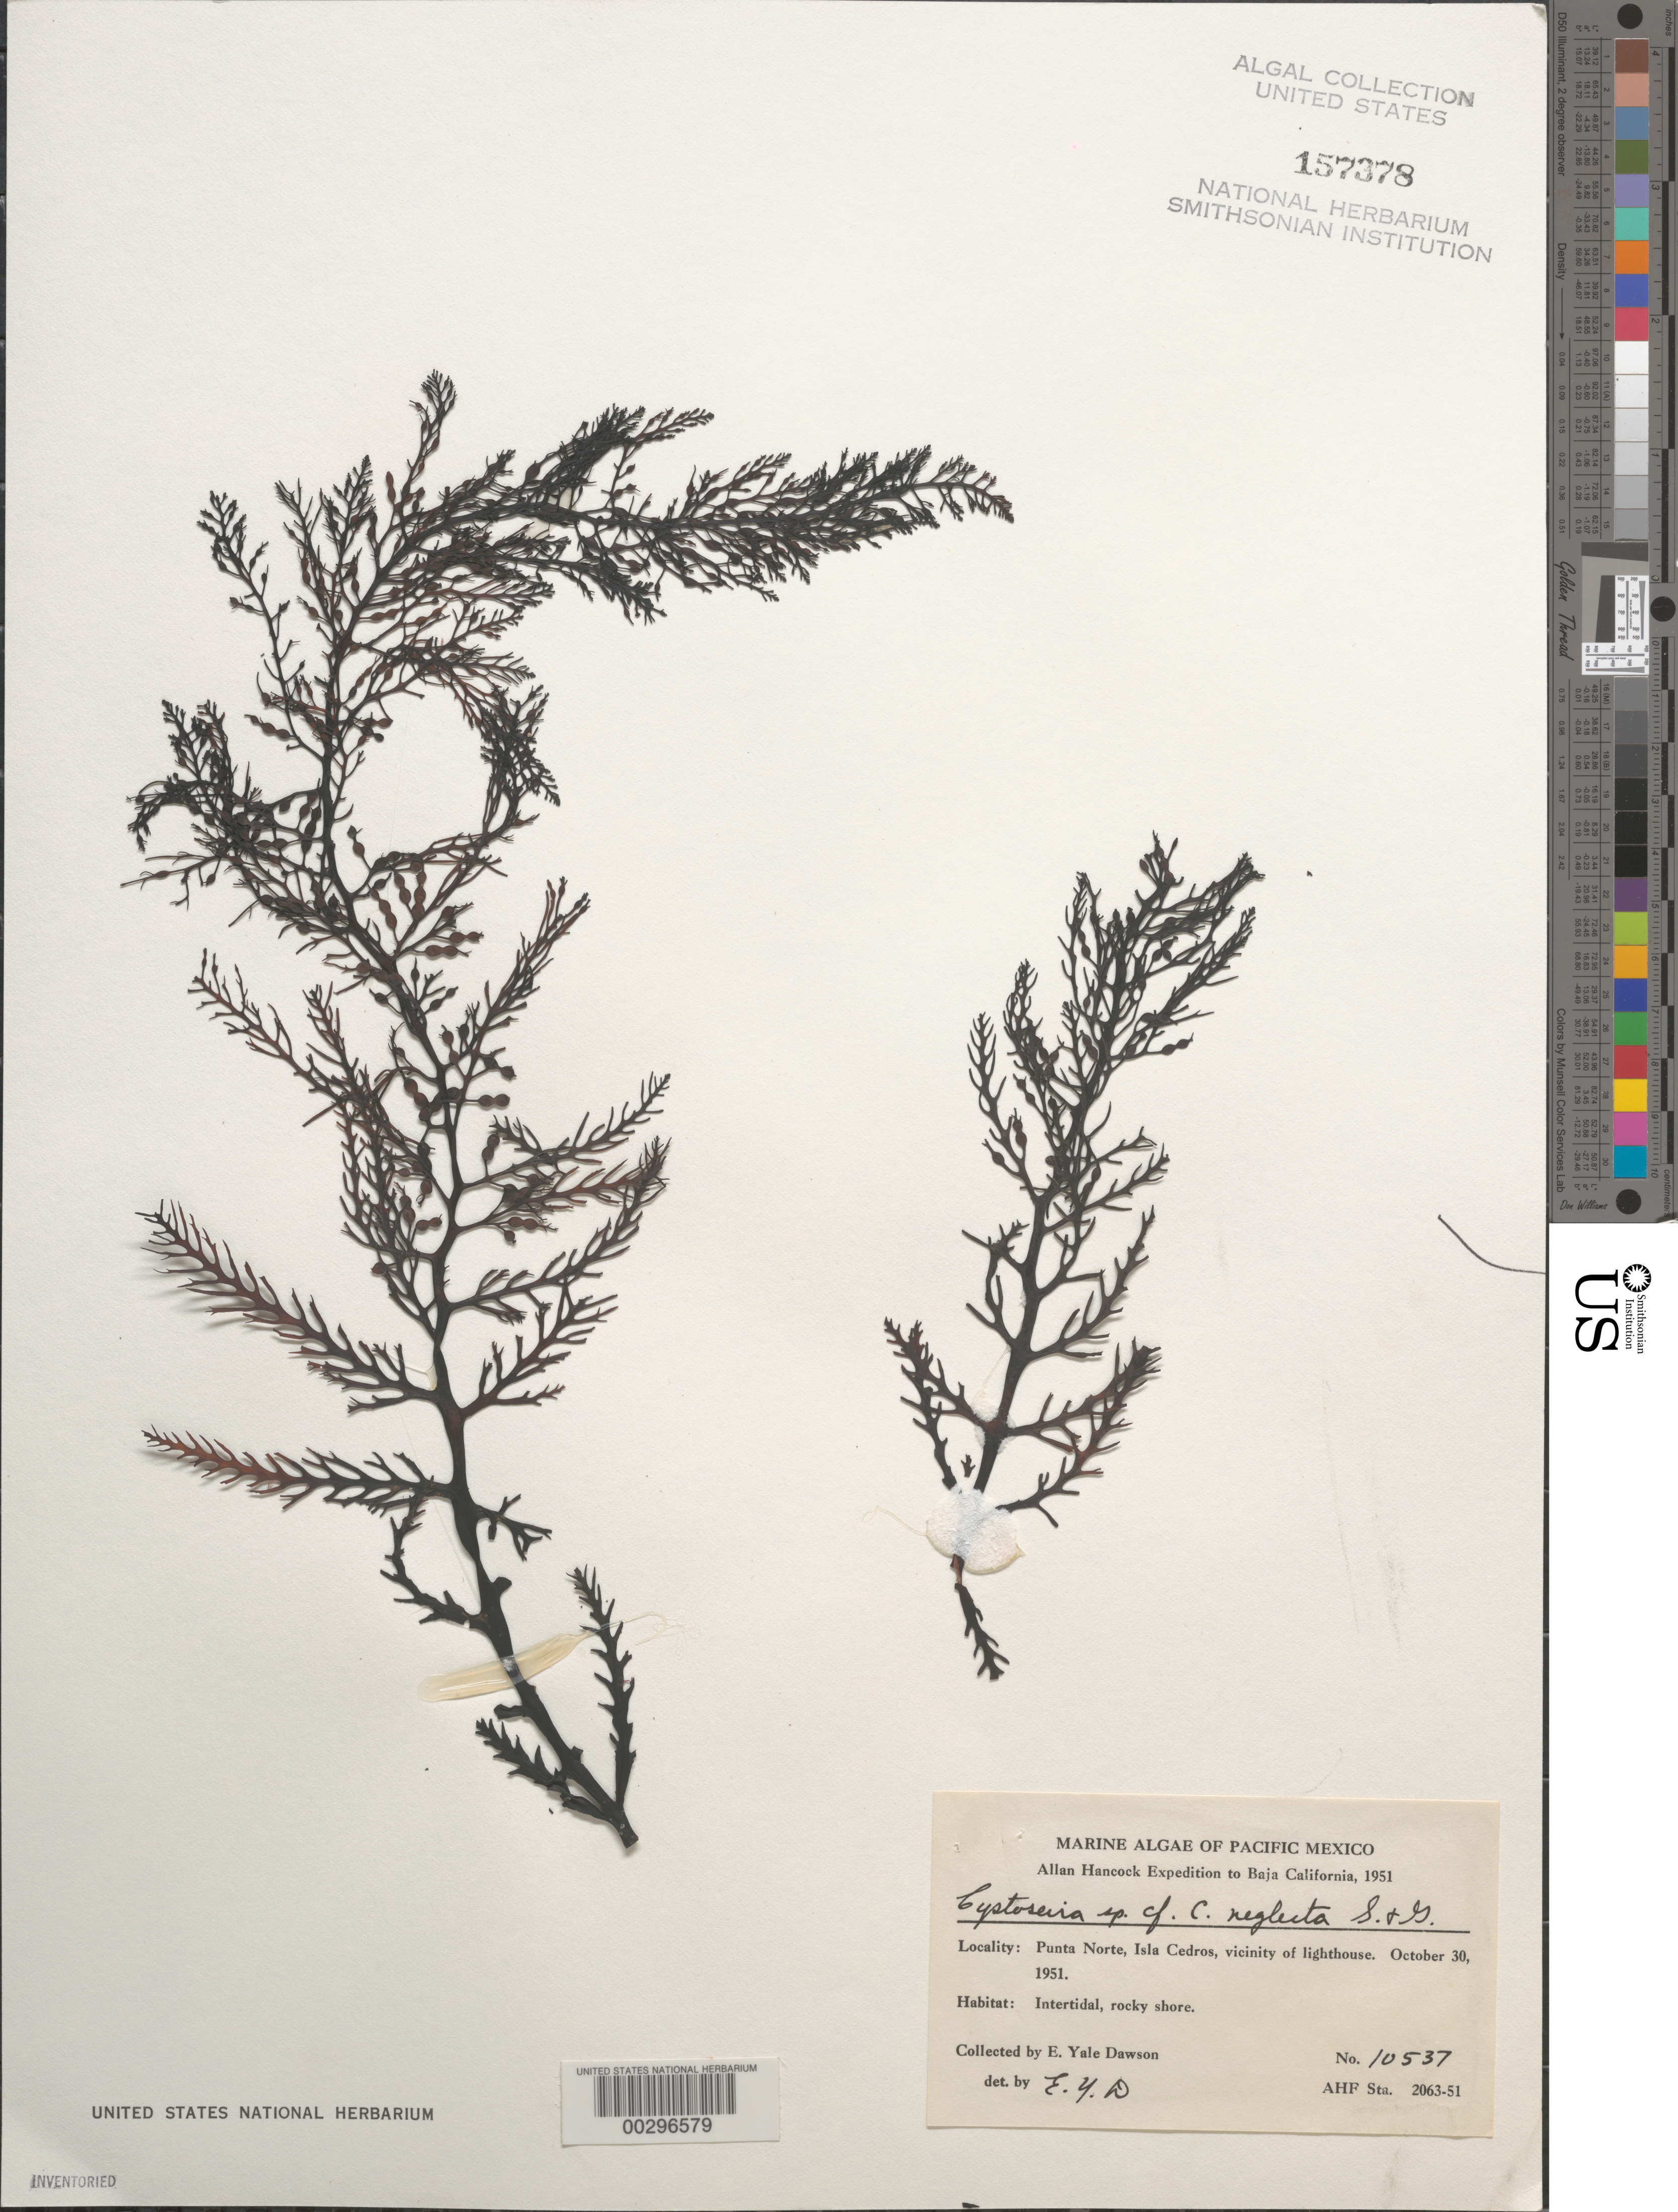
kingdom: Chromista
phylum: Ochrophyta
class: Phaeophyceae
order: Fucales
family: Sargassaceae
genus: Cystoseira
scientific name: Cystoseira neglecta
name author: Setch. & N.L. Gardner in N.L. Gardner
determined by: Dawson, E. Y.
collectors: E. Y. Dawson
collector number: EYD 10537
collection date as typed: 30 Oct 1951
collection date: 1951-10-30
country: Mexico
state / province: Baja California Norte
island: Isla Cedros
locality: Punta Norte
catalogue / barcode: US 157378